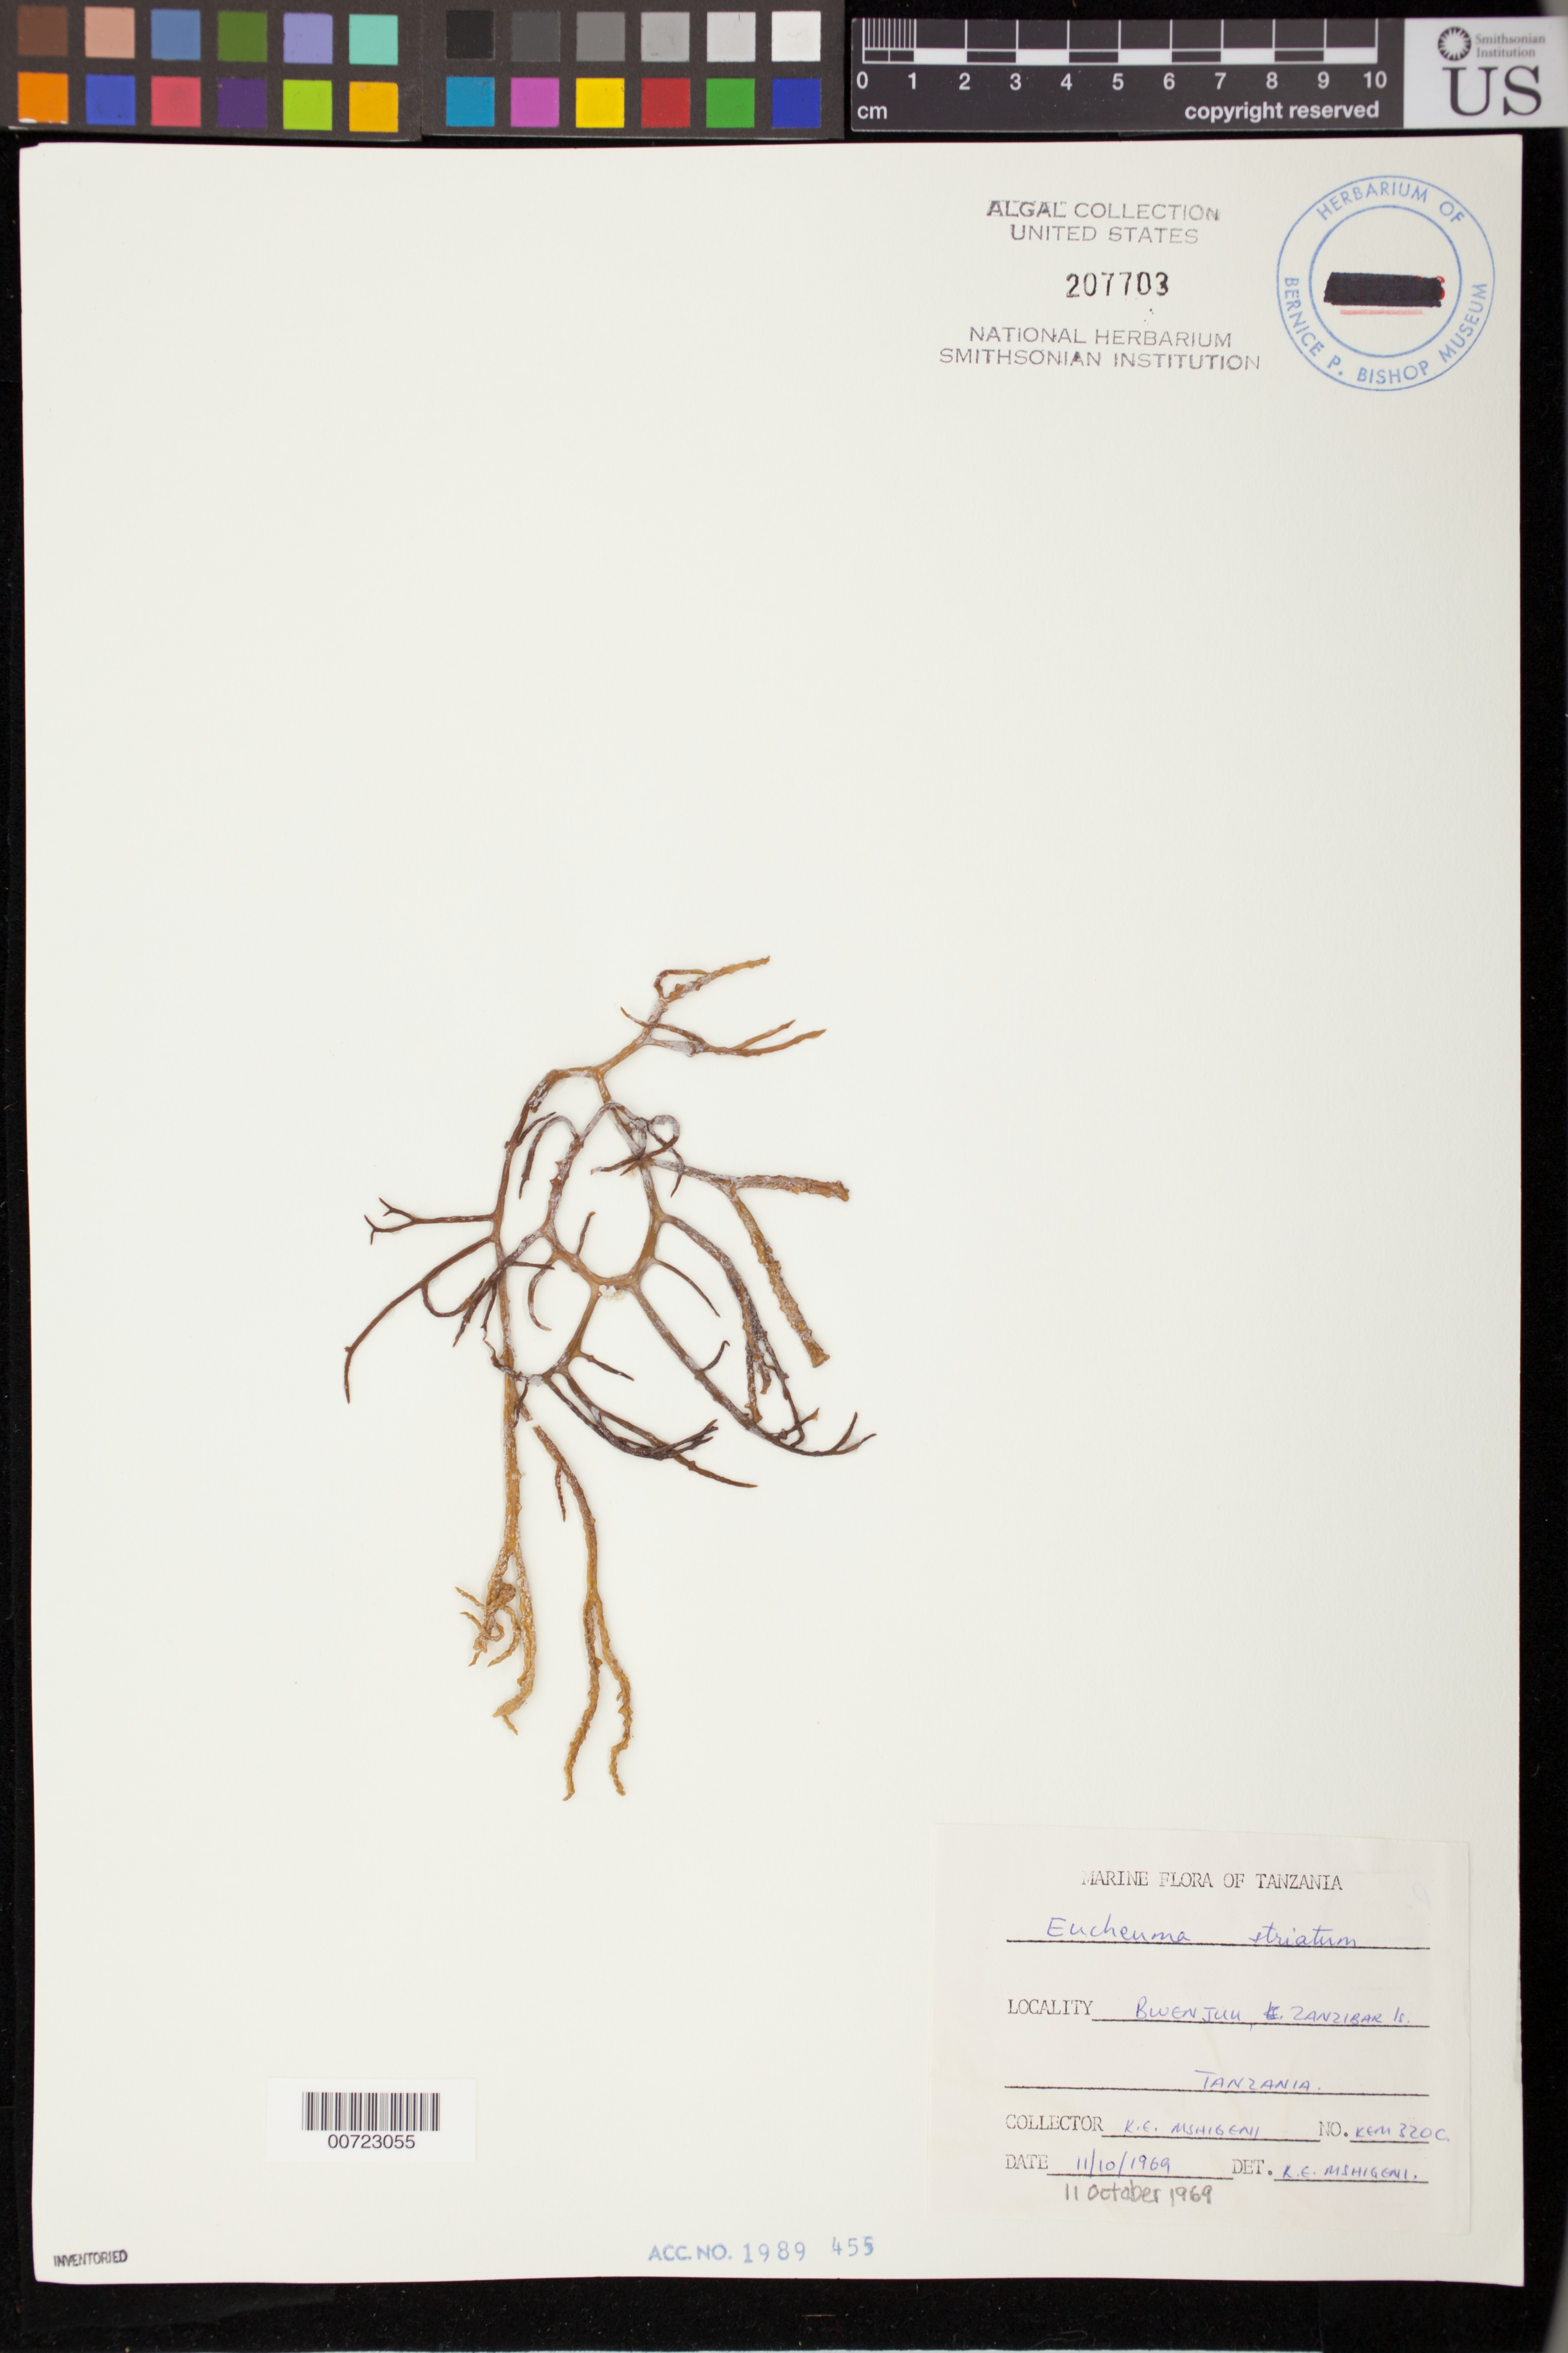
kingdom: Plantae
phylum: Rhodophyta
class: Florideophyceae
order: Gigartinales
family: Solieriaceae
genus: Kappaphycus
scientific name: Kappaphycus striatum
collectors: K. Mshigeni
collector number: KEM 320C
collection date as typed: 11 Oct 1969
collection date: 1969-10-11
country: Tanzania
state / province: Pwani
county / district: Mafia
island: Zanzibar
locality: Bwenjuu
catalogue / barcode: US 207703